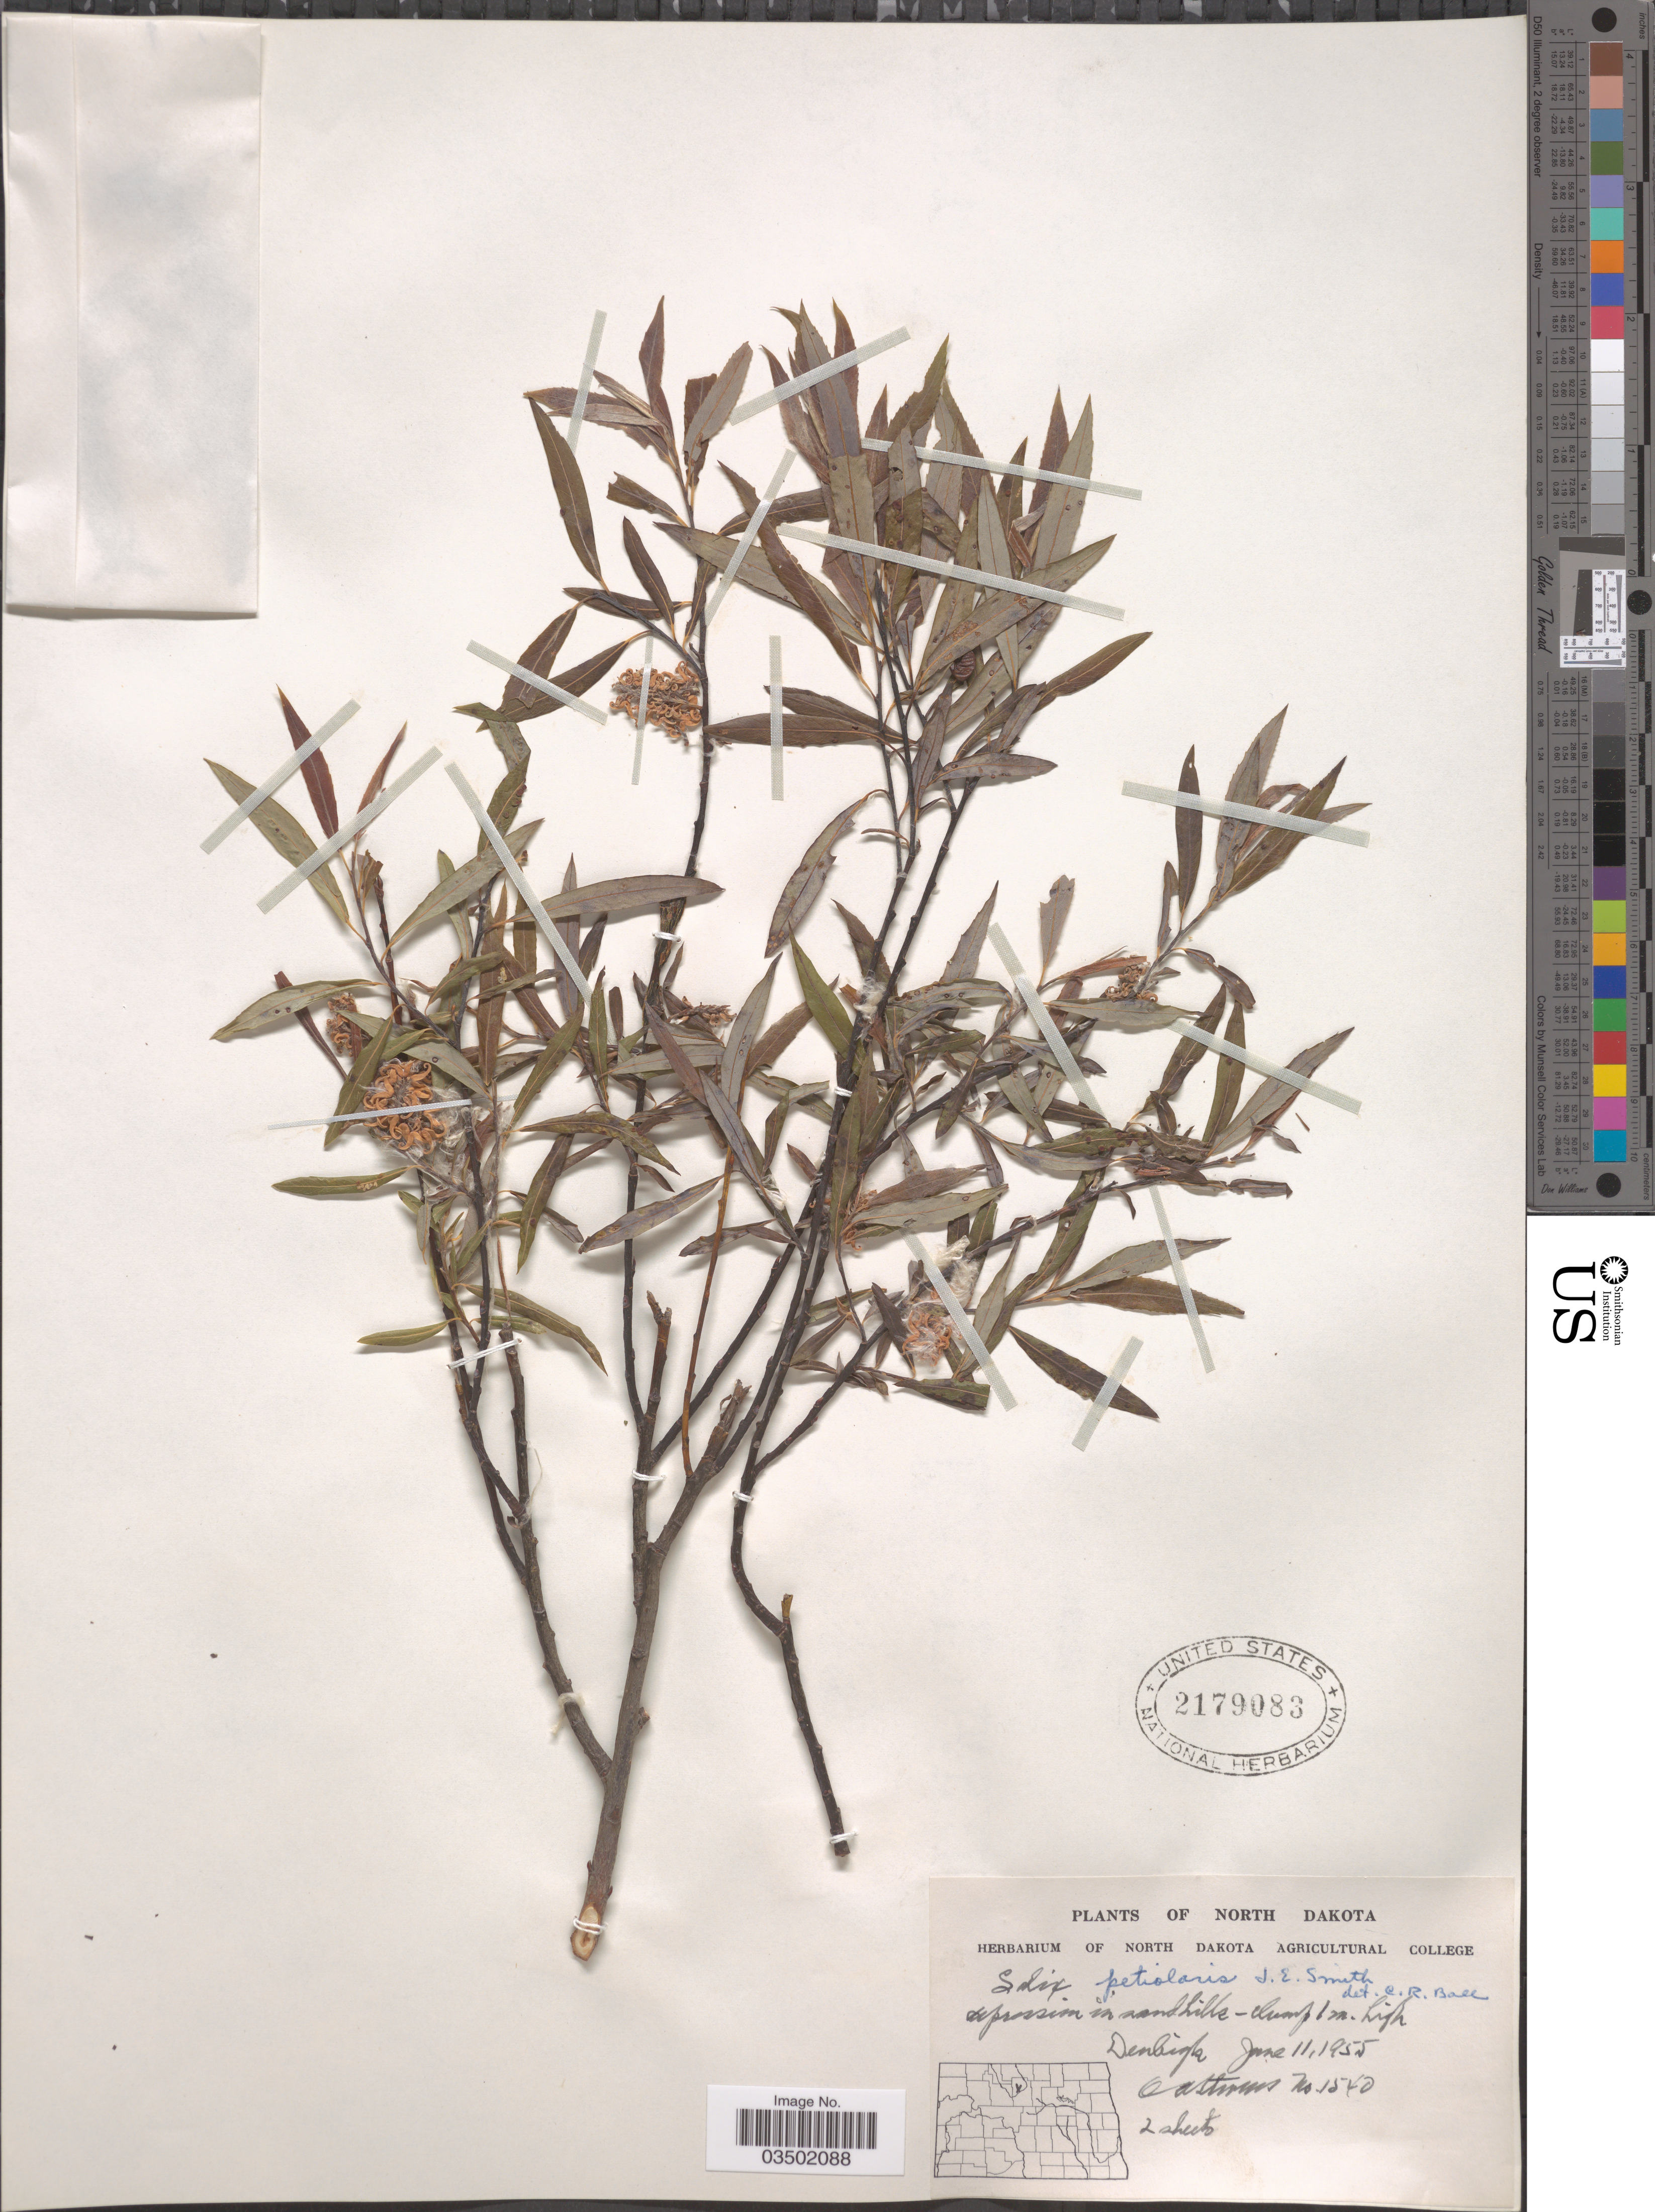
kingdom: Plantae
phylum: Tracheophyta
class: Magnoliopsida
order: Malpighiales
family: Salicaceae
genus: Salix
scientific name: Salix petiolaris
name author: Sm.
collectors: O. A. Stevens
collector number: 1540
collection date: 1955-06-11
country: United States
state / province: North Dakota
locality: Denbigh.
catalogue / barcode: US 2179083